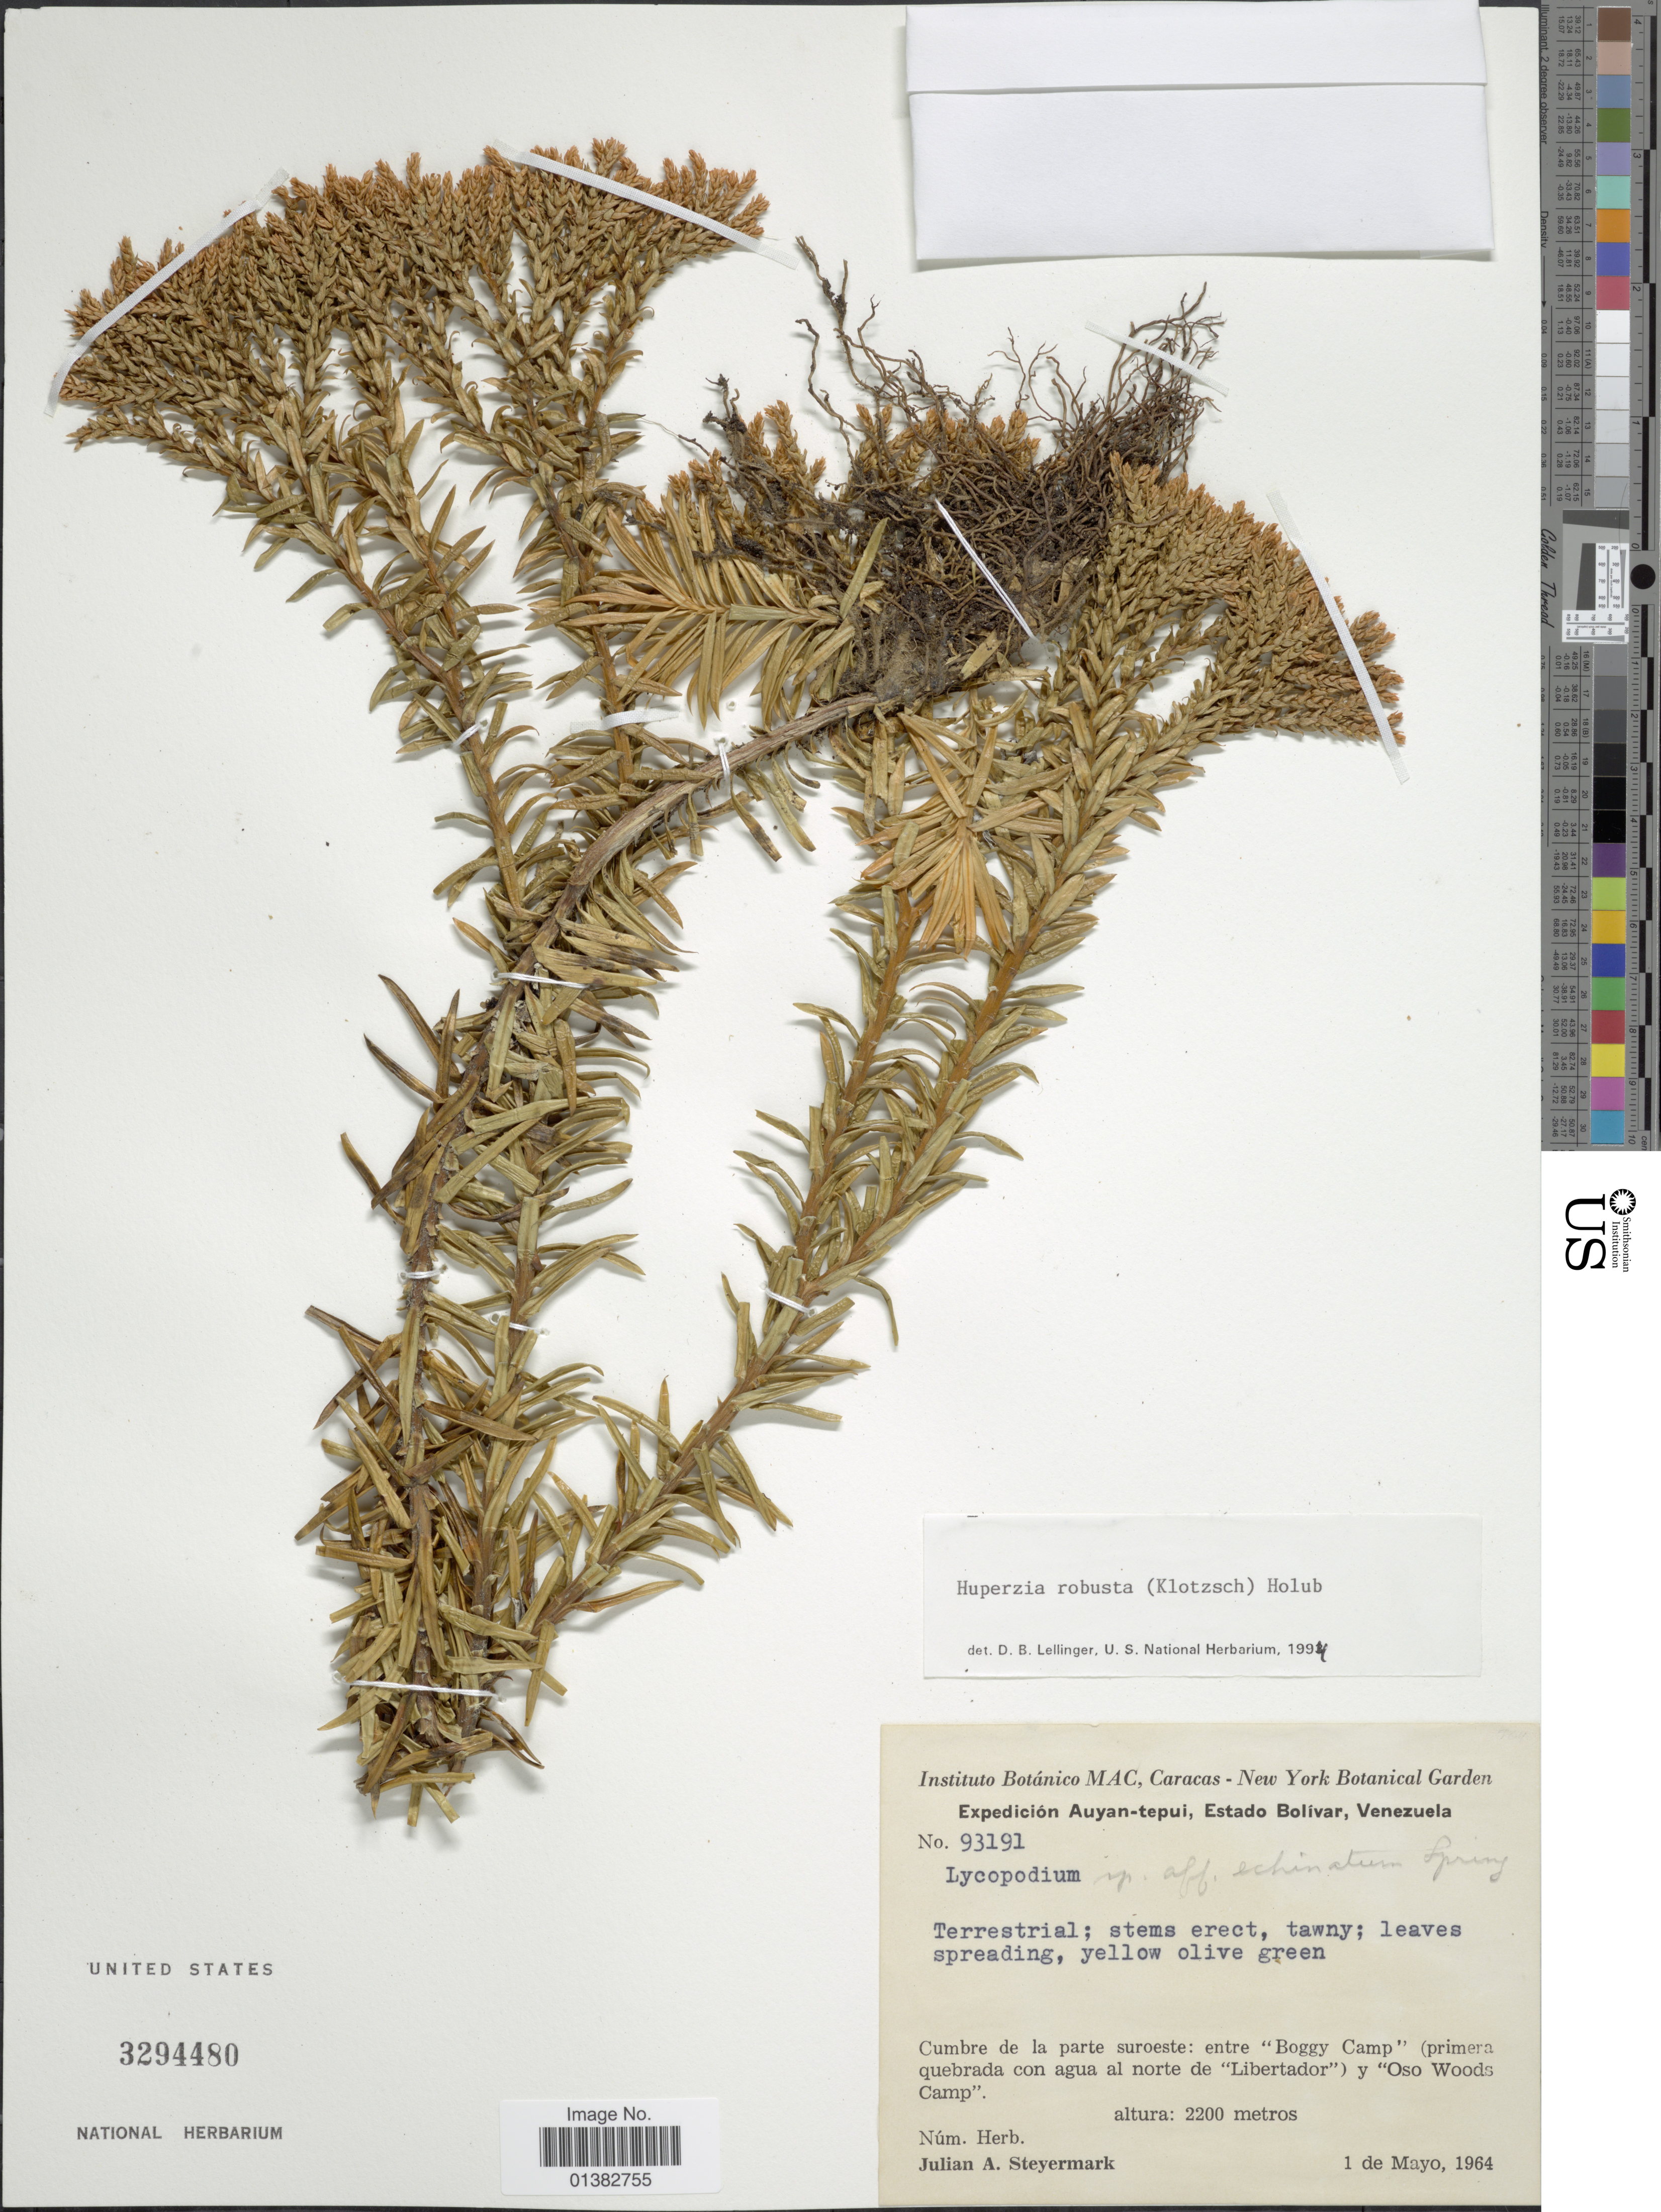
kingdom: Plantae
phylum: Tracheophyta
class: Lycopodiopsida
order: Lycopodiales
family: Lycopodiaceae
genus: Phlegmariurus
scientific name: Phlegmariurus robustus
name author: (Klotzsch) B. Øllg.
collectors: J. Steyermark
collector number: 93191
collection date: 1964-05-01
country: Venezuela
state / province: Bolivar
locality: Cumbre de la parte suroeste: entre "Boggy Camp" (primera quebrada con agua al norte de "Libertador") y "Oso Woods Camp"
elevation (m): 2200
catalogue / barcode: US 3294480